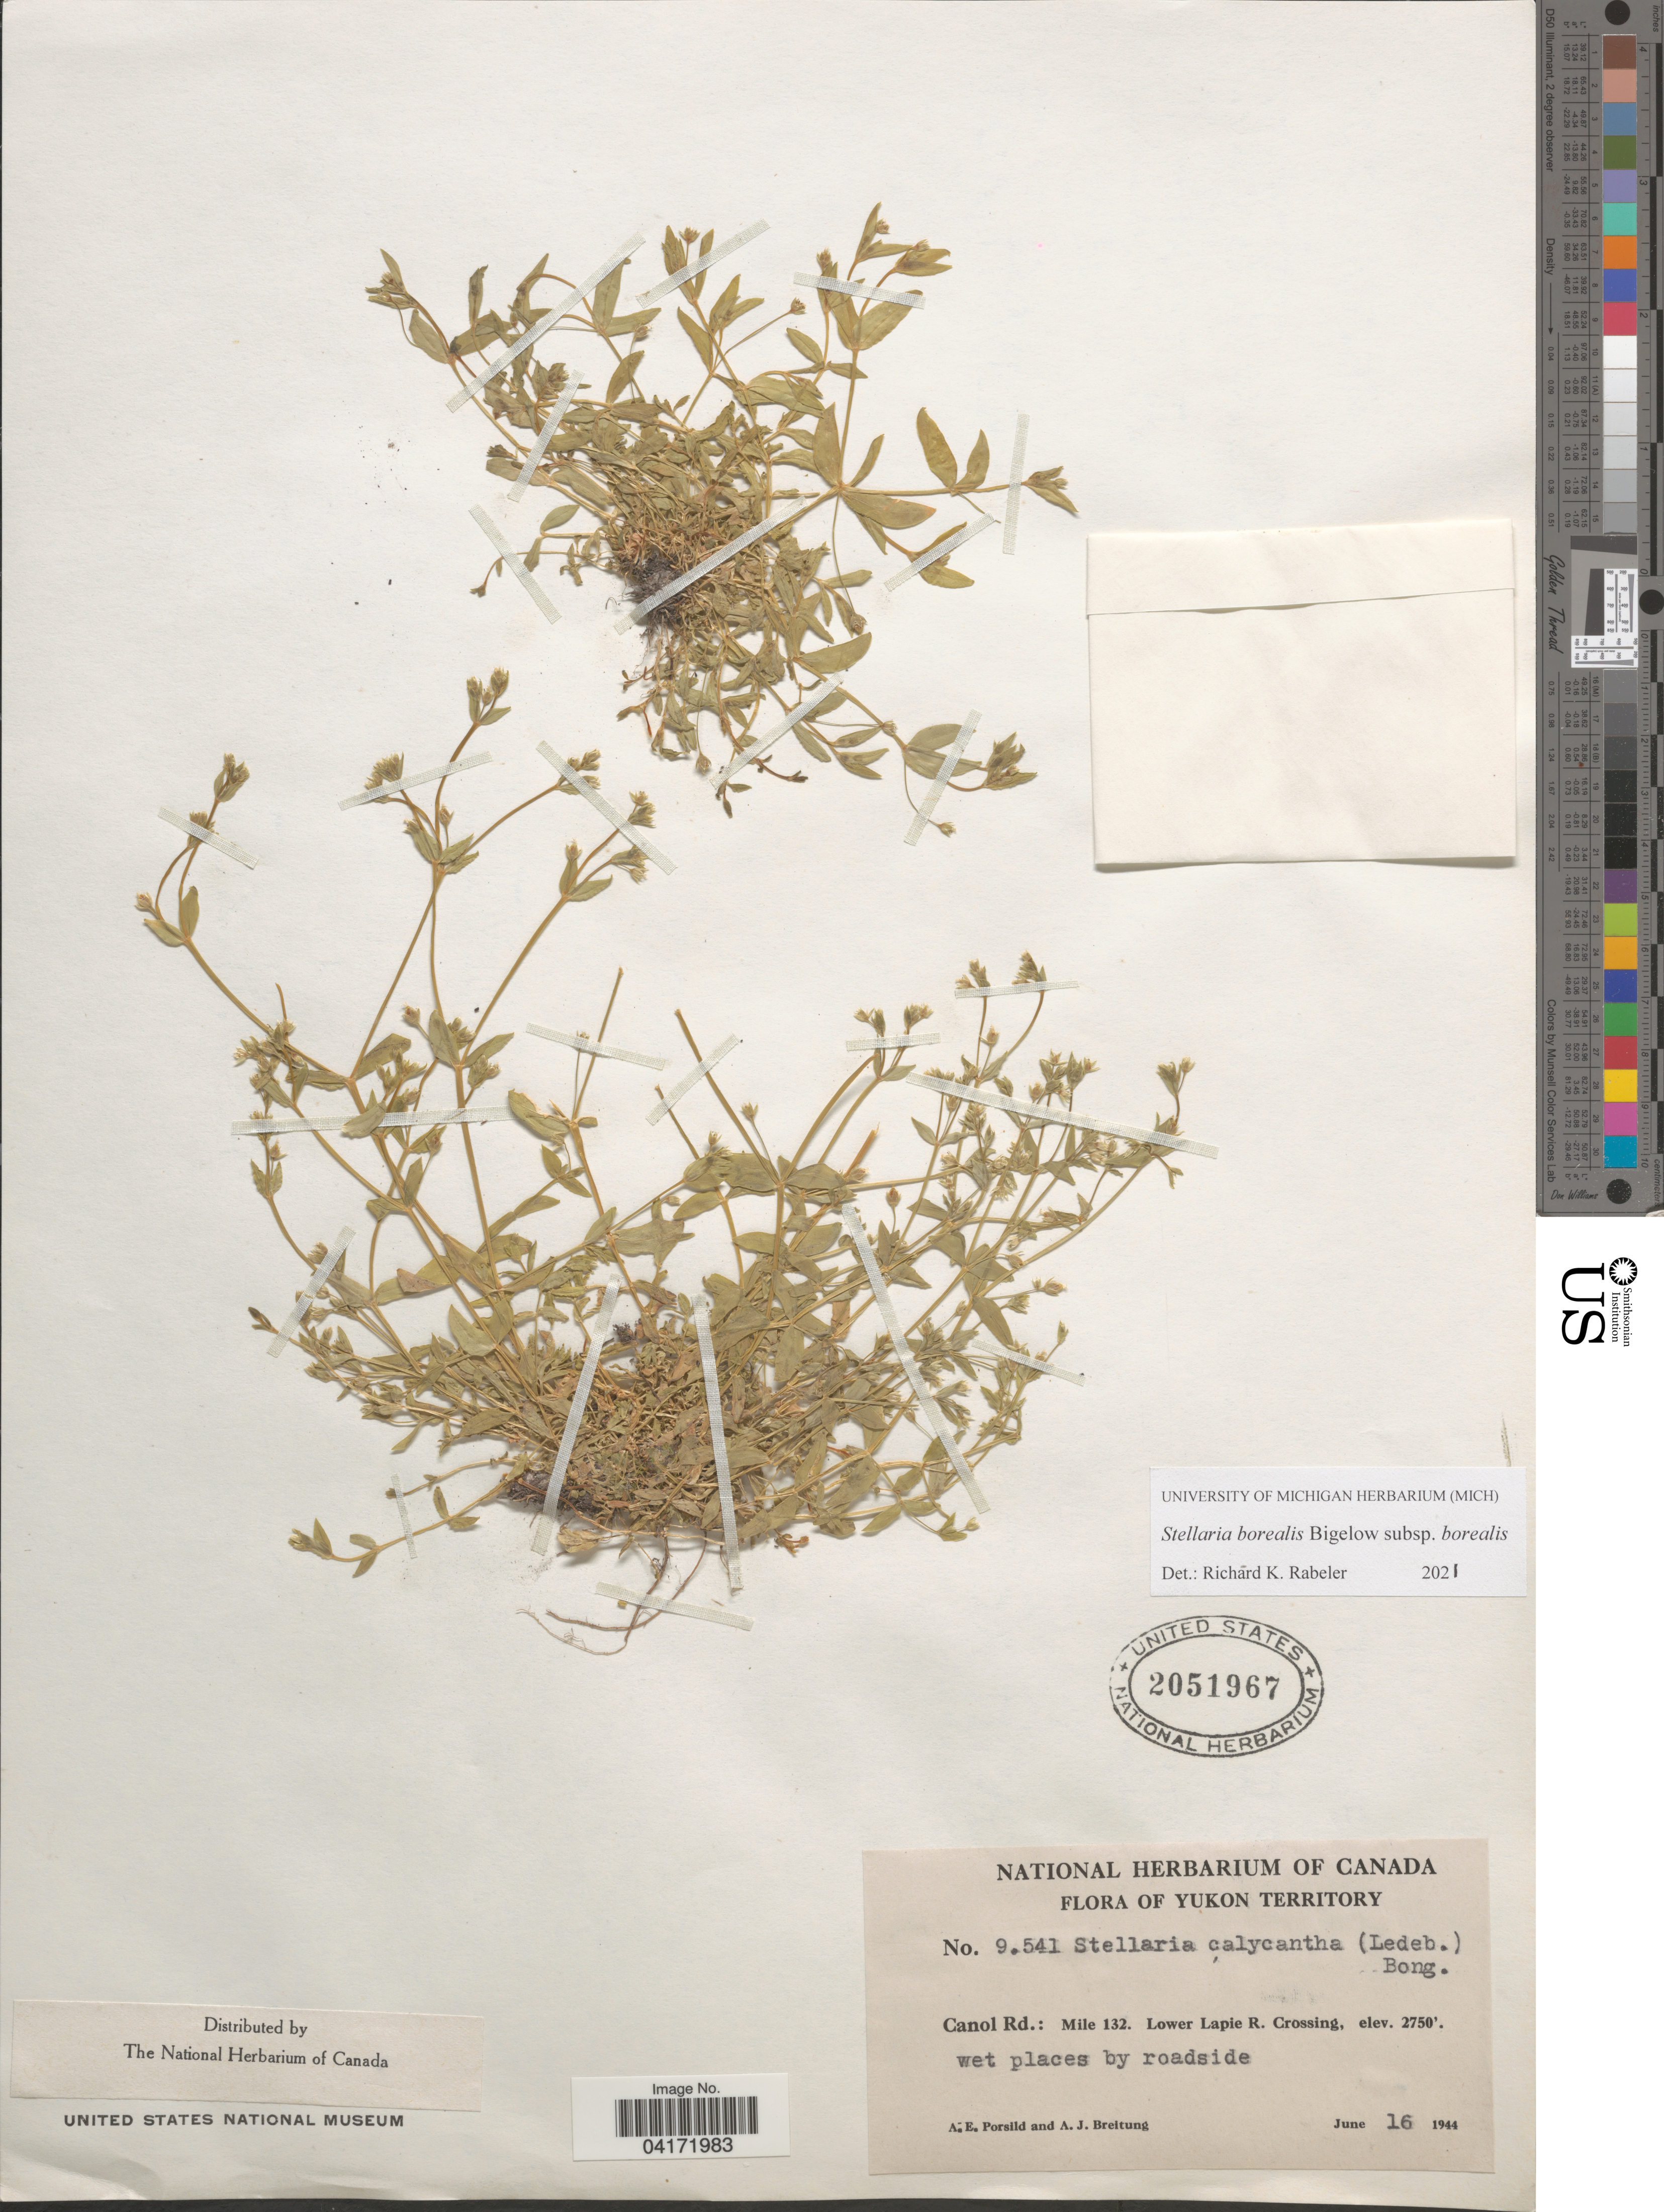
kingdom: Plantae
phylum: Tracheophyta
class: Magnoliopsida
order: Caryophyllales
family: Caryophyllaceae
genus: Stellaria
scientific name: Stellaria borealis subsp. borealis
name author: Bigelow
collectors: A. E. Porsild & A. Breitung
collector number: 9541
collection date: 1944-06-16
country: Canada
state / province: Yukon Territory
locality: Canol Rd.: Mile 132. Lower Lapie R. Crossing.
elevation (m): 838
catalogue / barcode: US 2051967